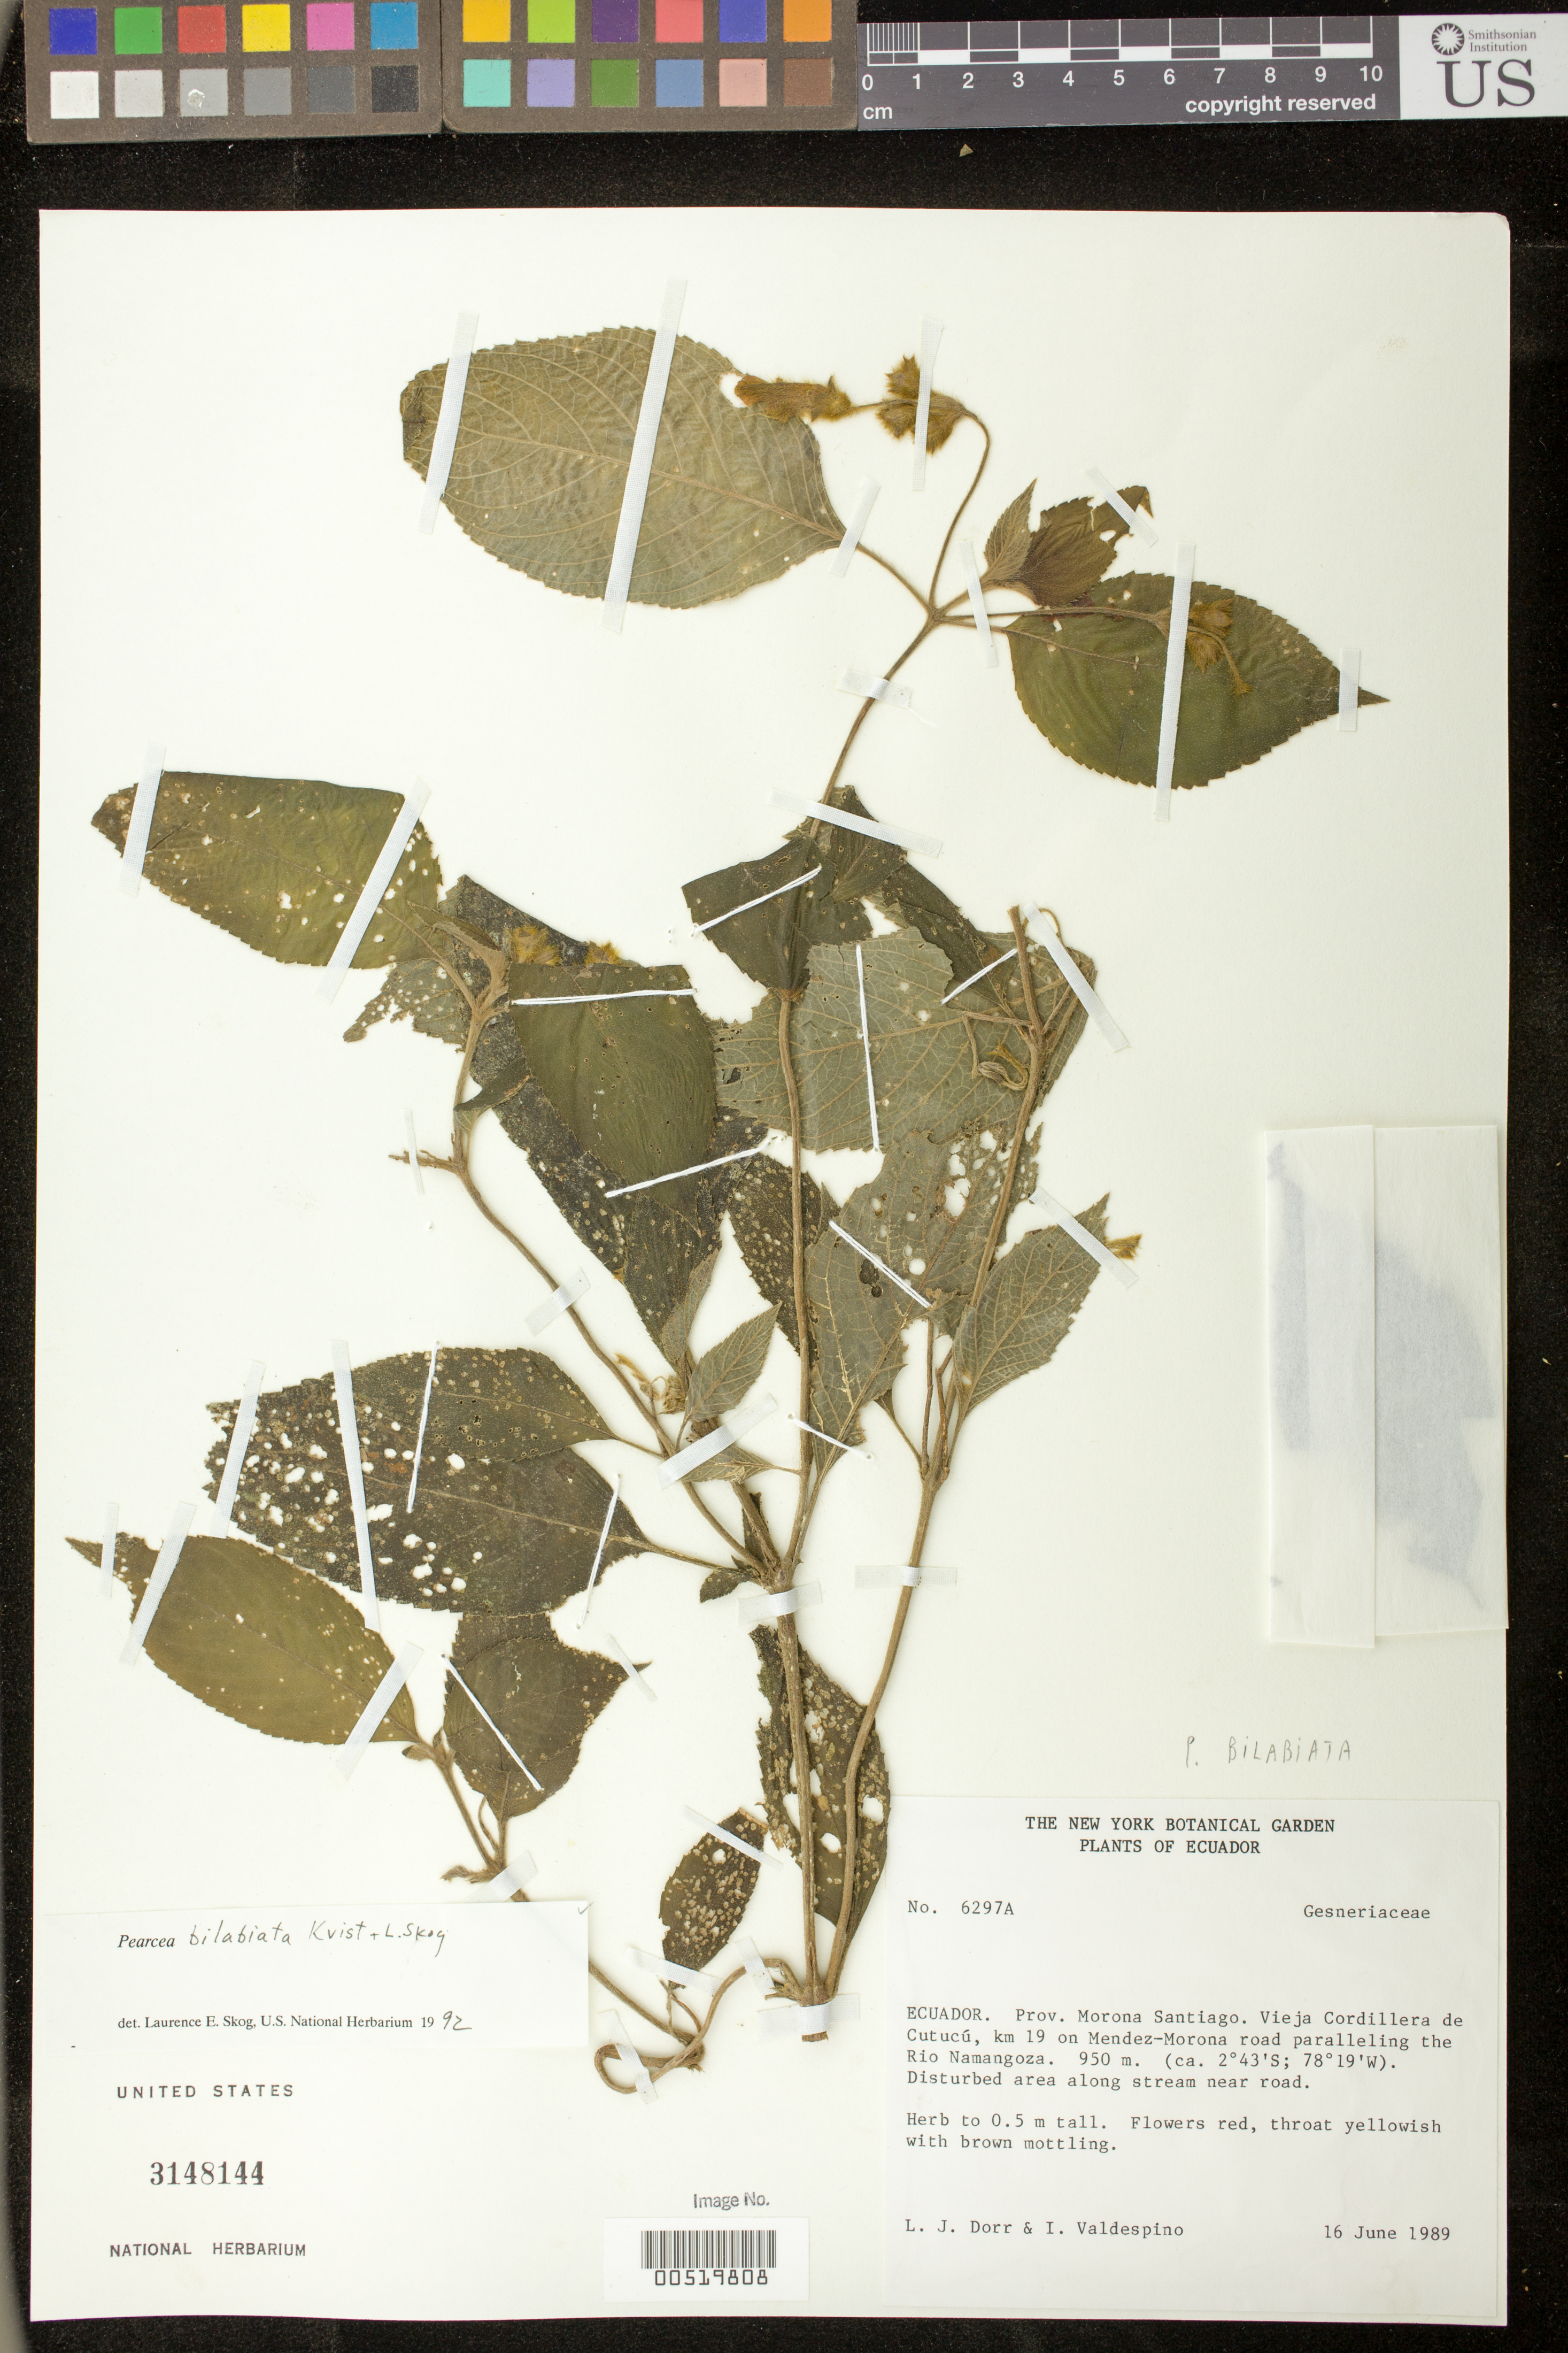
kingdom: Plantae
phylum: Tracheophyta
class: Magnoliopsida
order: Lamiales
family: Gesneriaceae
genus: Pearcea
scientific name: Pearcea bilabiata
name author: L.P. Kvist & L.E. Skog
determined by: Skog, Laurence E.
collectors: L. J. Dorr & I. A. Valdespino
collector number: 6297 A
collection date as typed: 16 Jun 1989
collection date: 1989-06-16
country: Ecuador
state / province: Morona-Santiago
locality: Vieja Cordillera de Cutucú, km 19 on Mendez-Morona road paralleling the Rio Namangoza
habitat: Disturbed area along stream near road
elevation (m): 950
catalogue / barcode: US 3148144